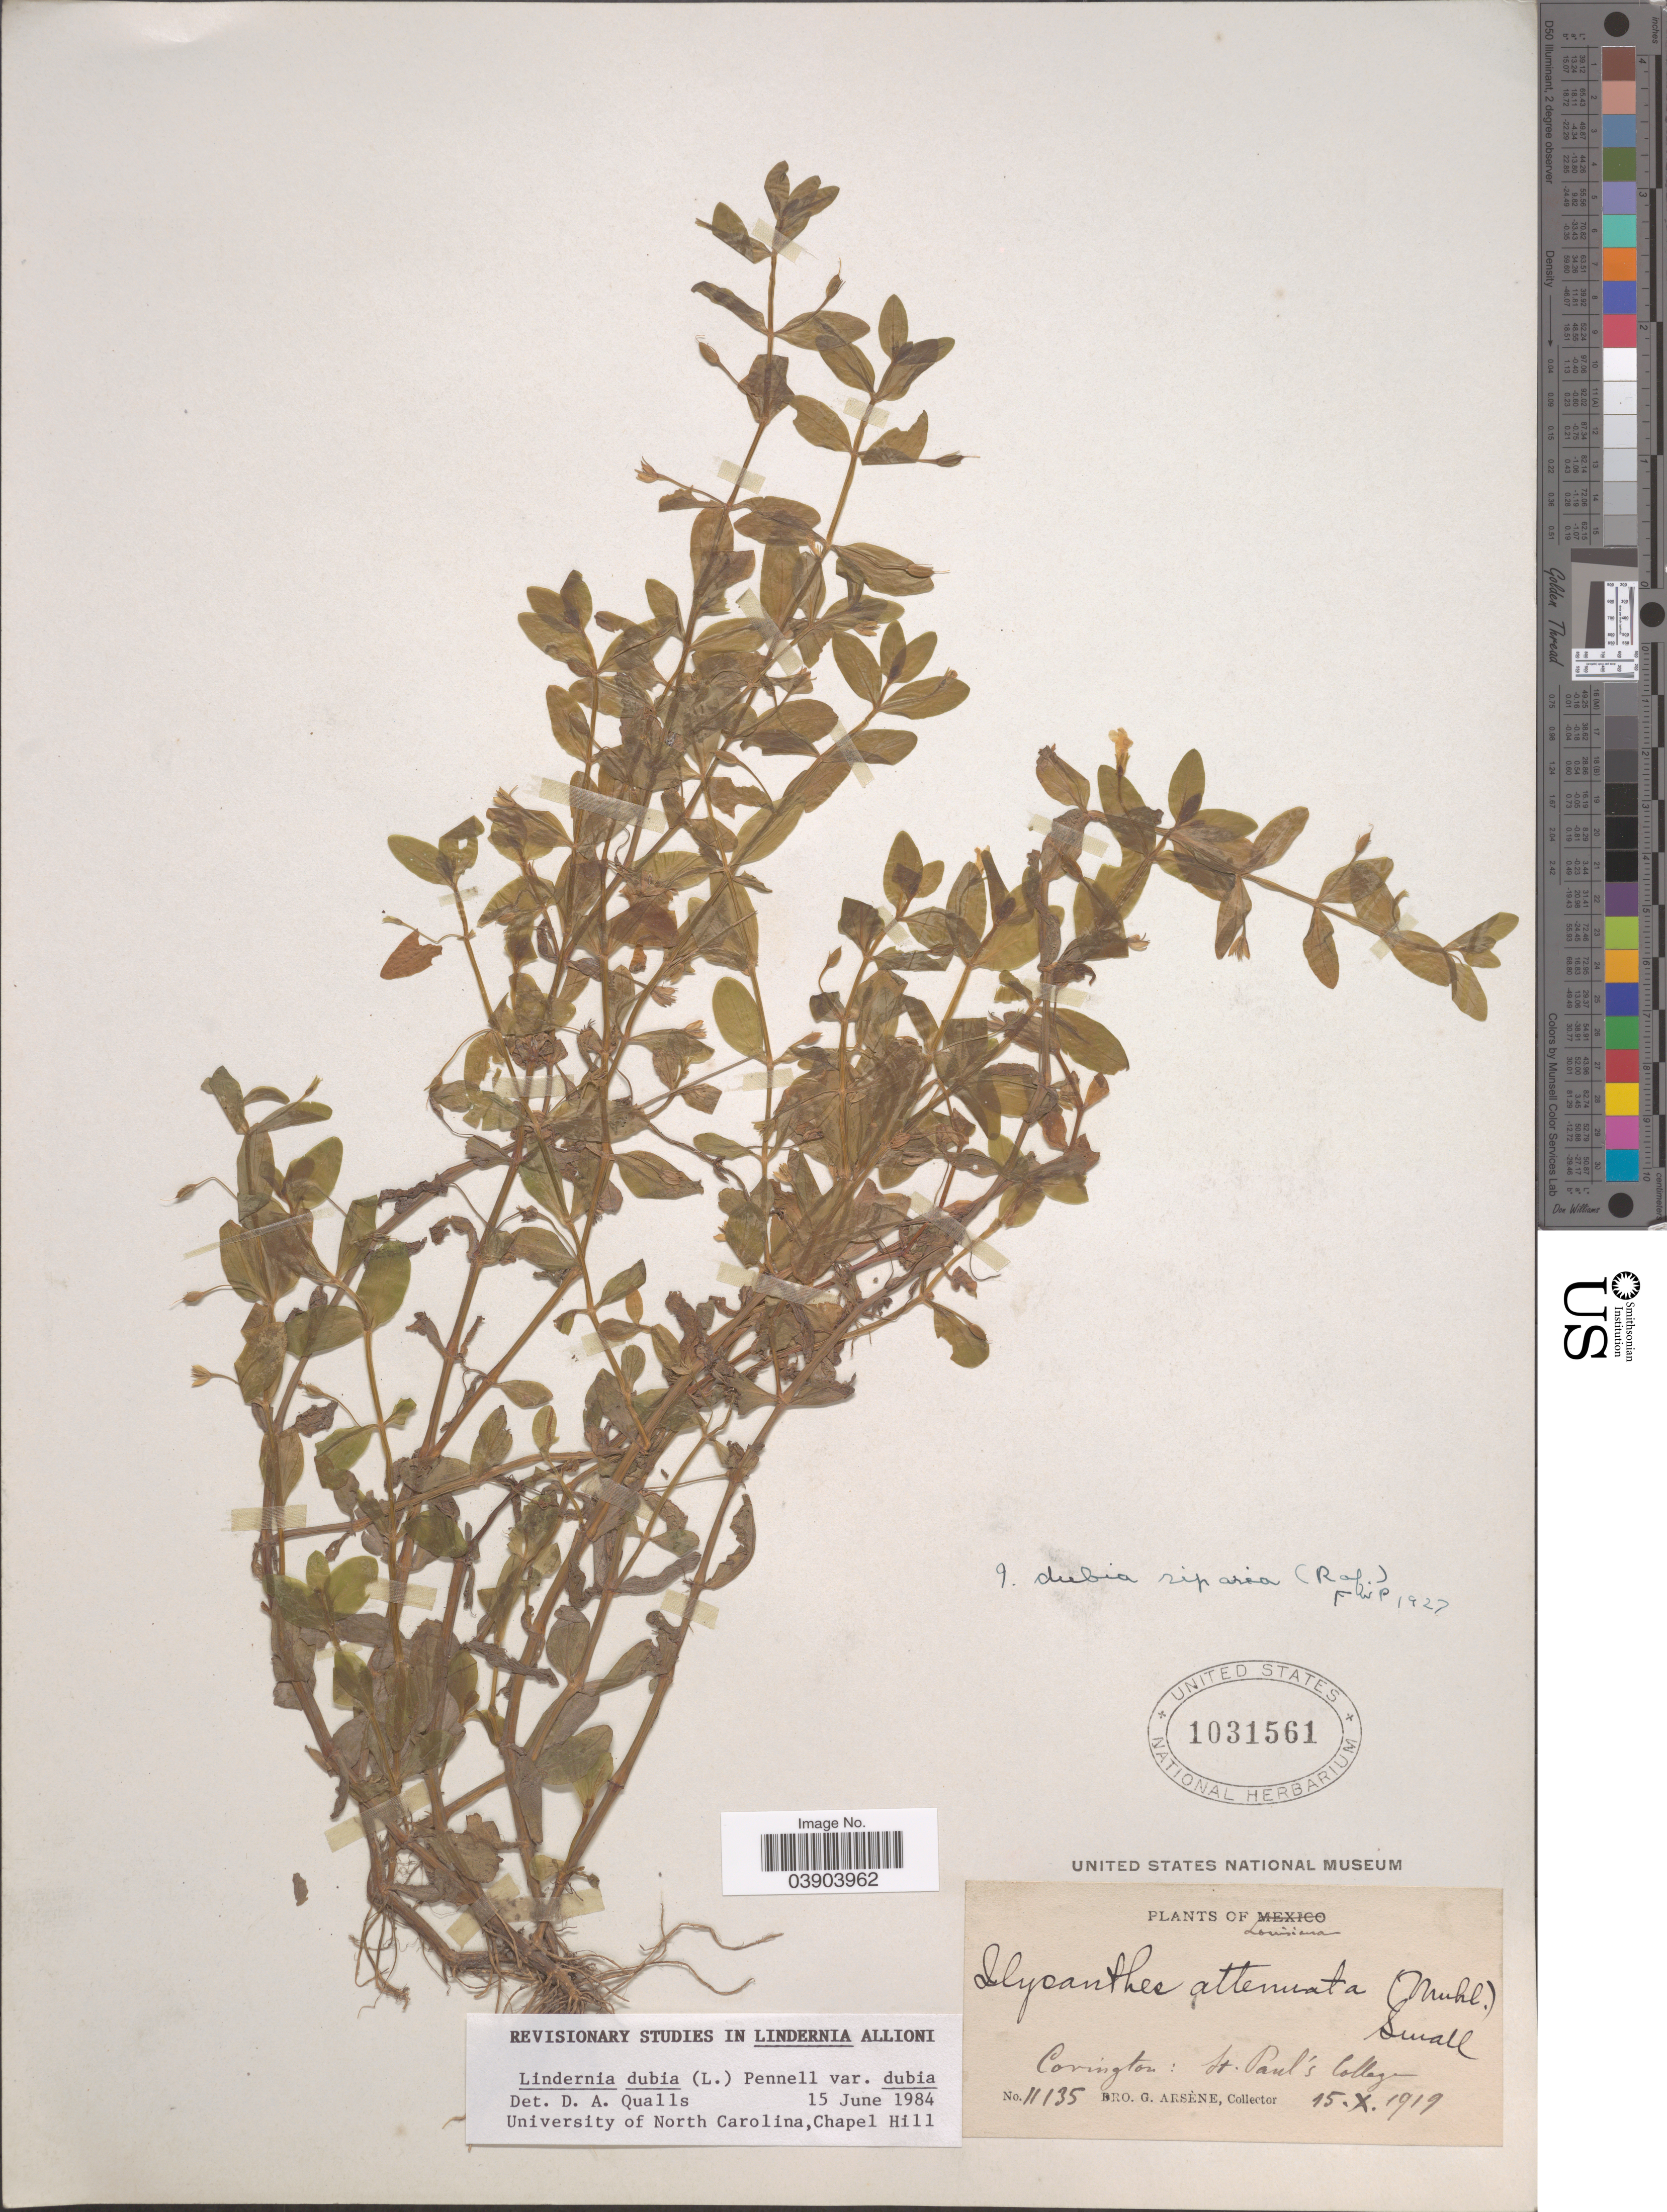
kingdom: Plantae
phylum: Tracheophyta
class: Magnoliopsida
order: Lamiales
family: Linderniaceae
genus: Lindernia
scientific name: Lindernia dubia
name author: (L.) Pennell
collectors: Bro. G. Arsène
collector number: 11135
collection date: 1919-10-15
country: United States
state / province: Louisiana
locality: Covington: St. Paul's College.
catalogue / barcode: US 1031561